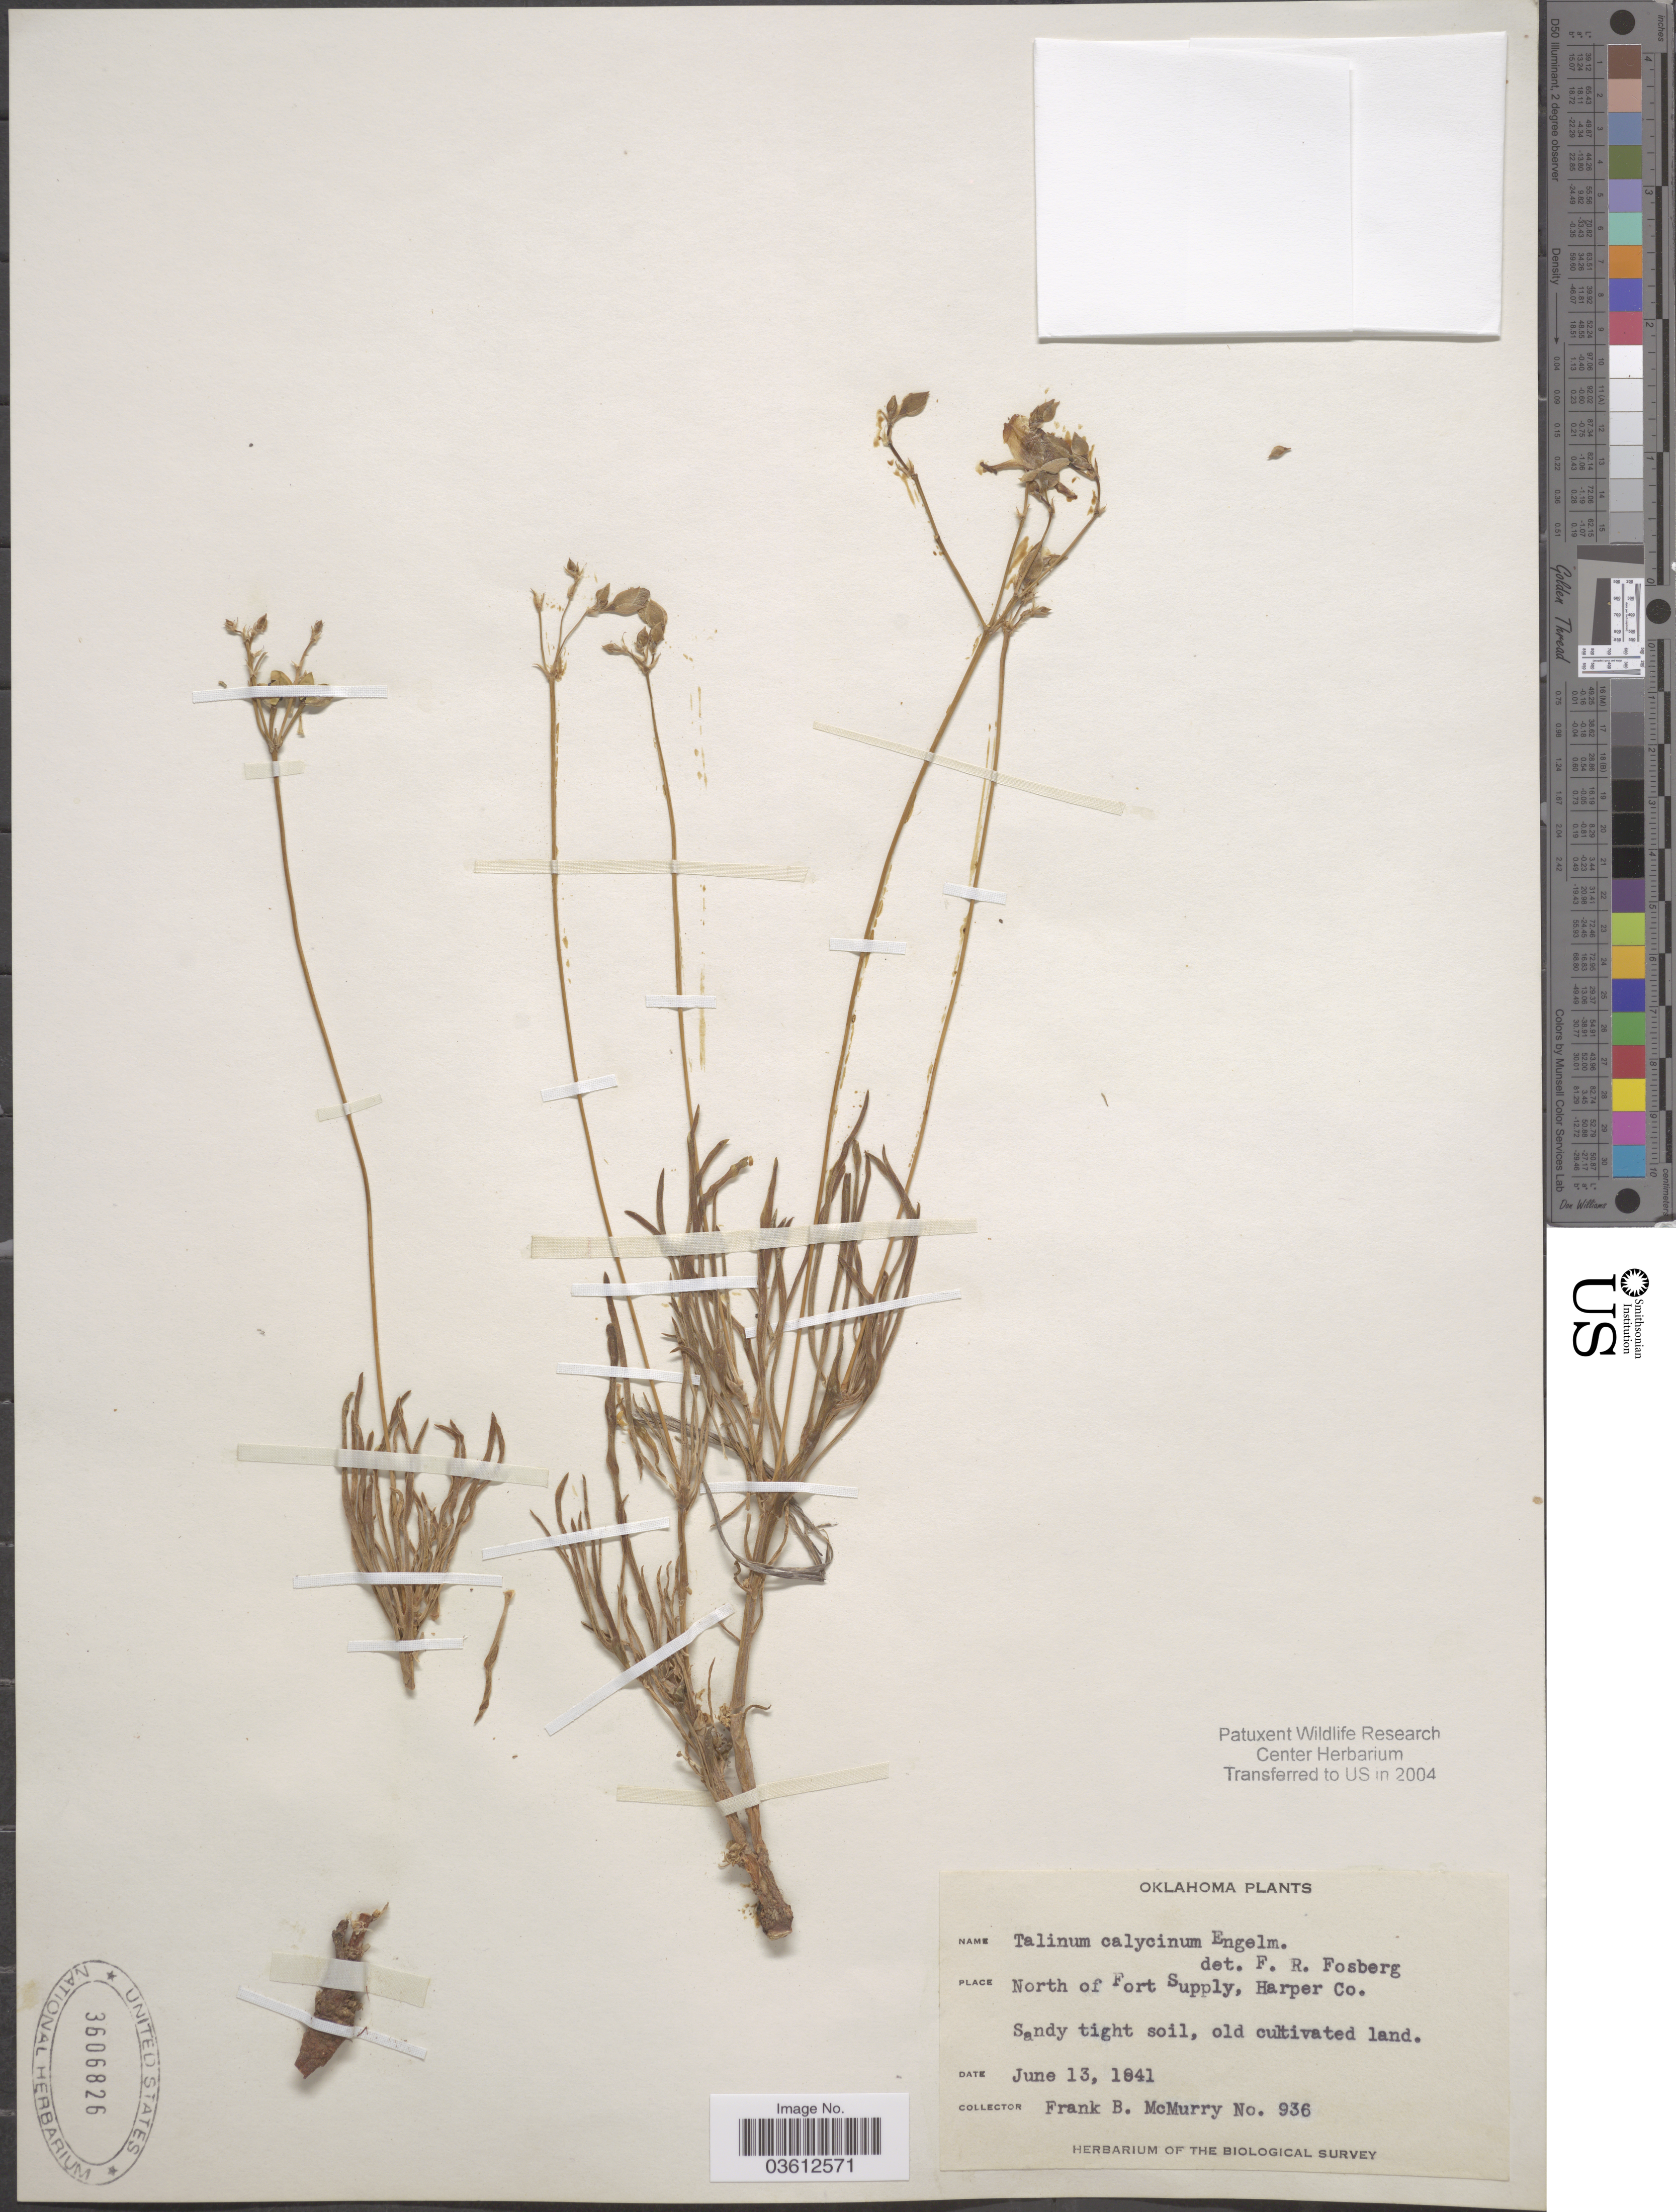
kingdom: Plantae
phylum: Tracheophyta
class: Magnoliopsida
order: Caryophyllales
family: Talinaceae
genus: Talinum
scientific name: Talinum calycinum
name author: Engelm.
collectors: F. B. McMurry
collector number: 936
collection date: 1941-06-13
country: United States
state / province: Oklahoma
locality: North of Fort Supply, Harper Co.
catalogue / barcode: US 3606826